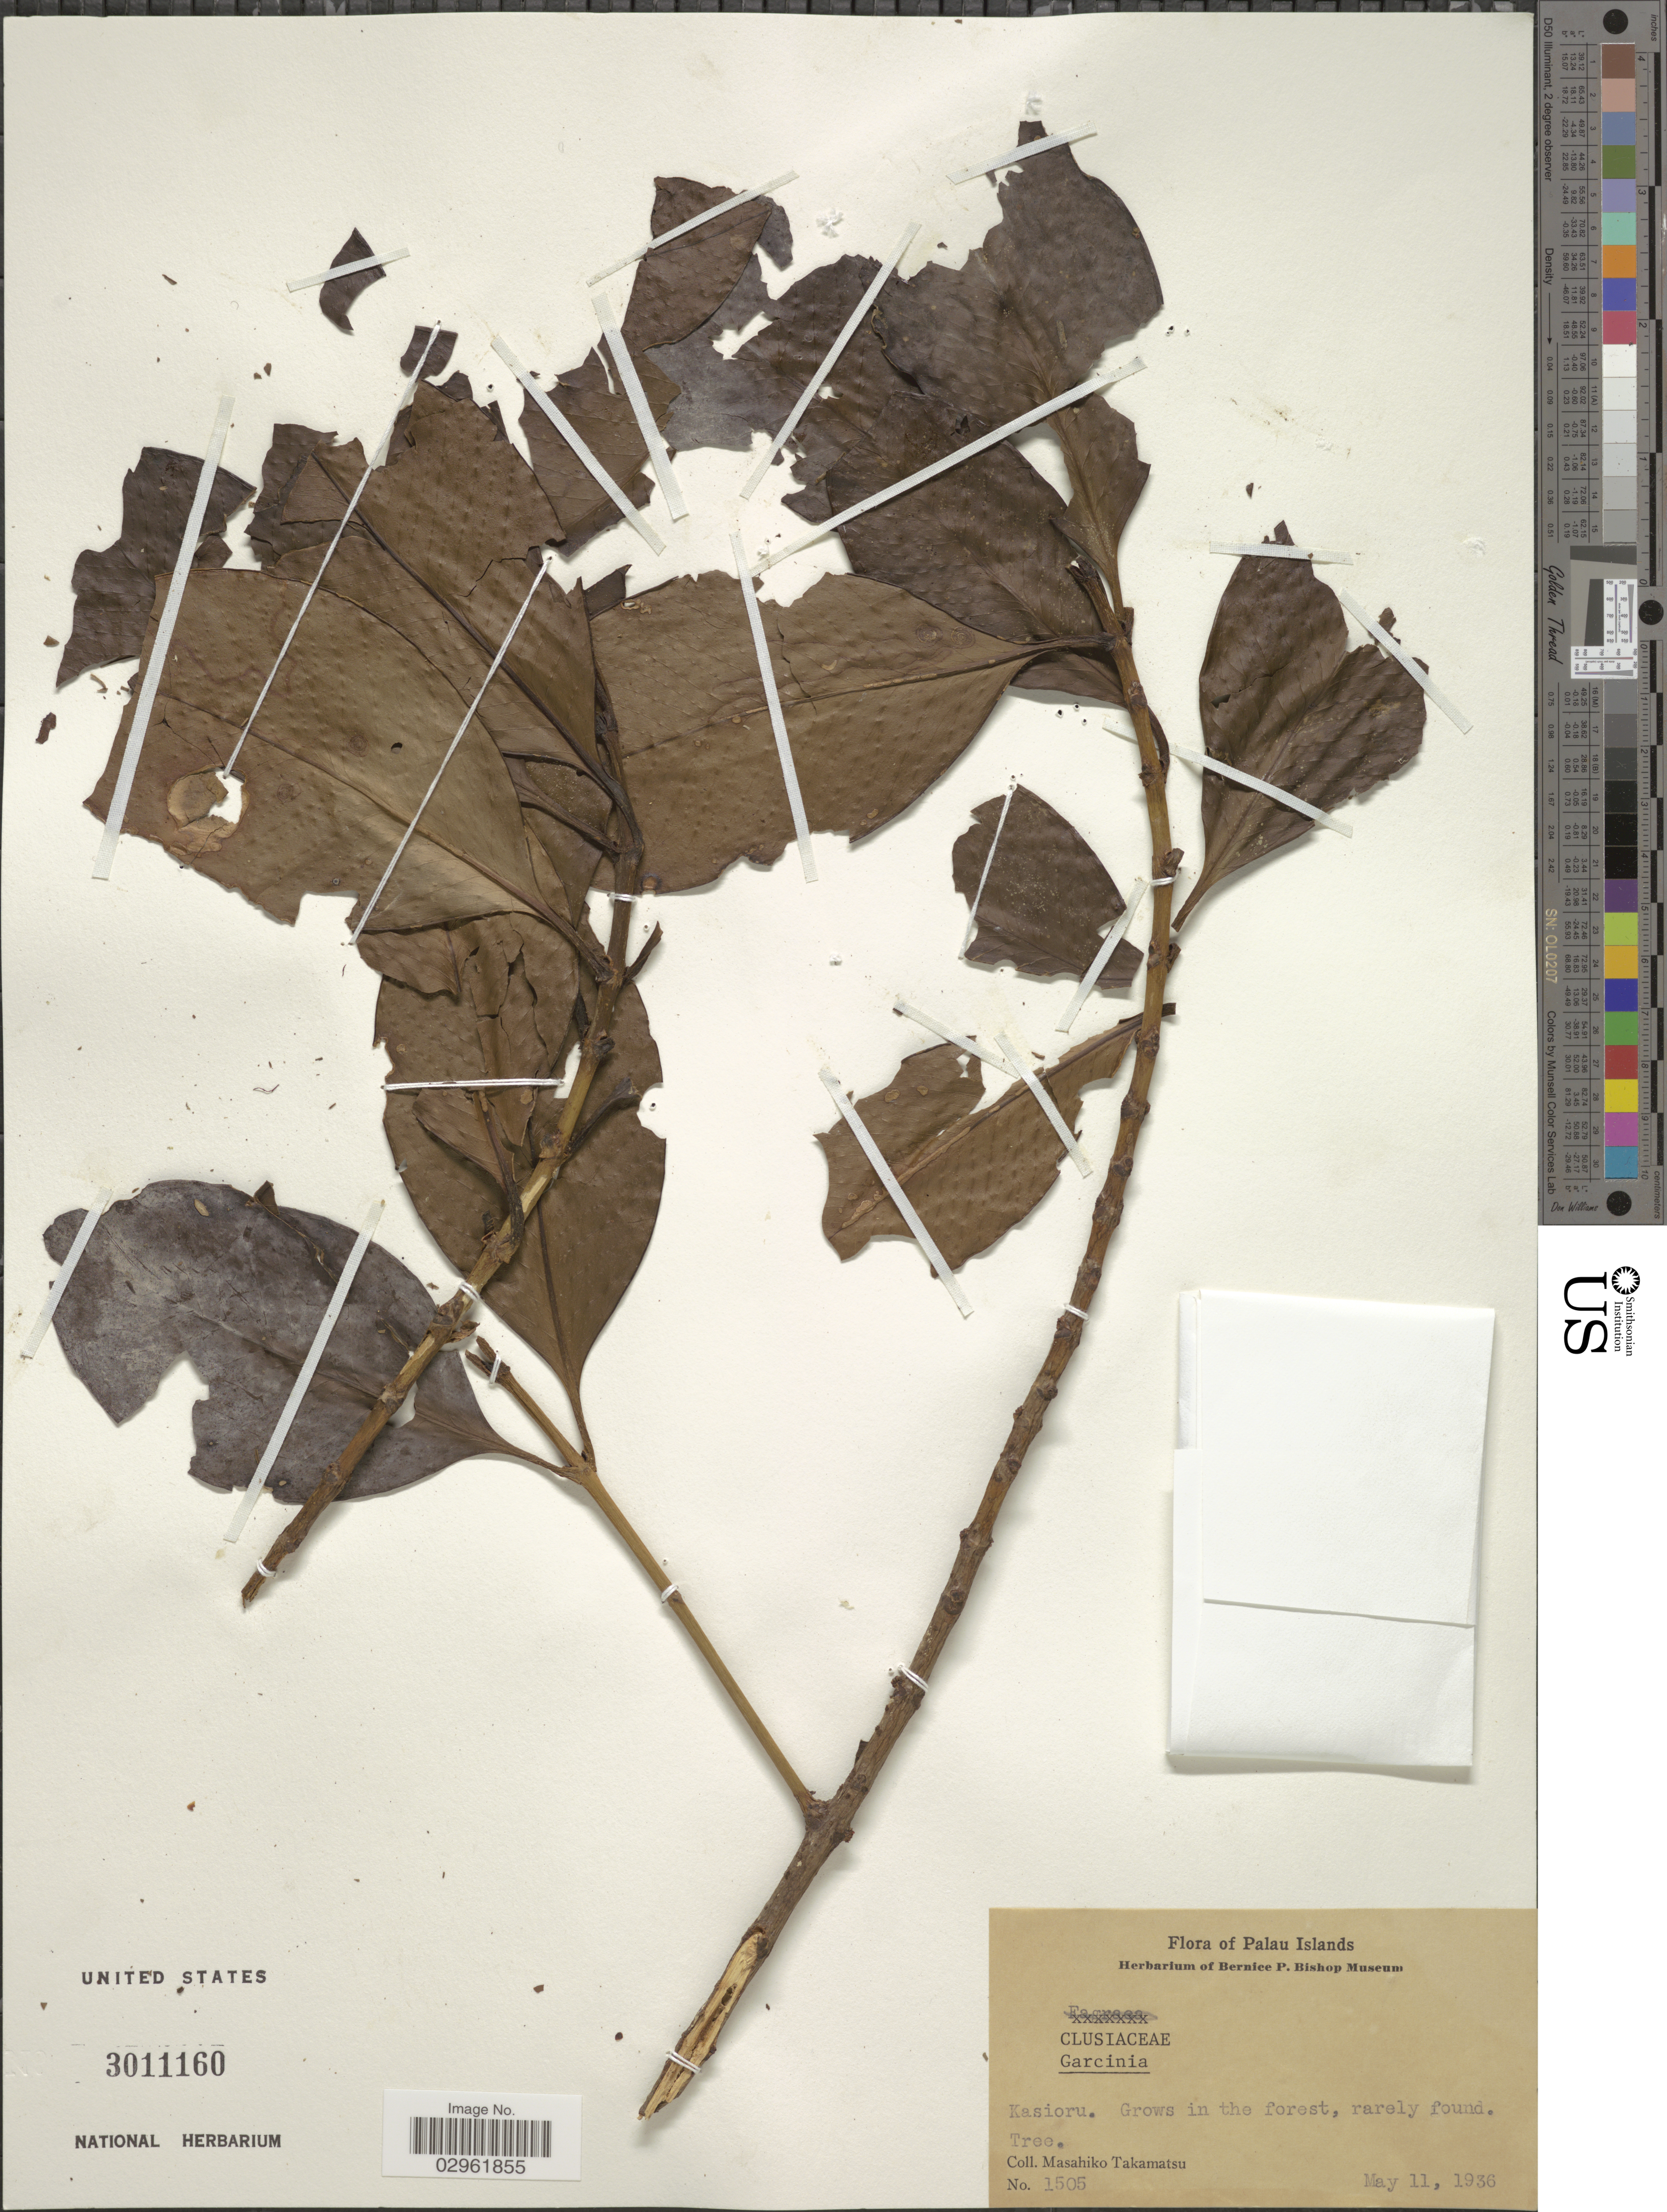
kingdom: Plantae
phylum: Tracheophyta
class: Magnoliopsida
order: Malpighiales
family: Clusiaceae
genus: Garcinia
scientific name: Garcinia sp.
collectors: M. Takamatsu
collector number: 1505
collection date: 1936-05-11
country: Palau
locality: Palau Islands, Kasioru.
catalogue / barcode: US 3011160